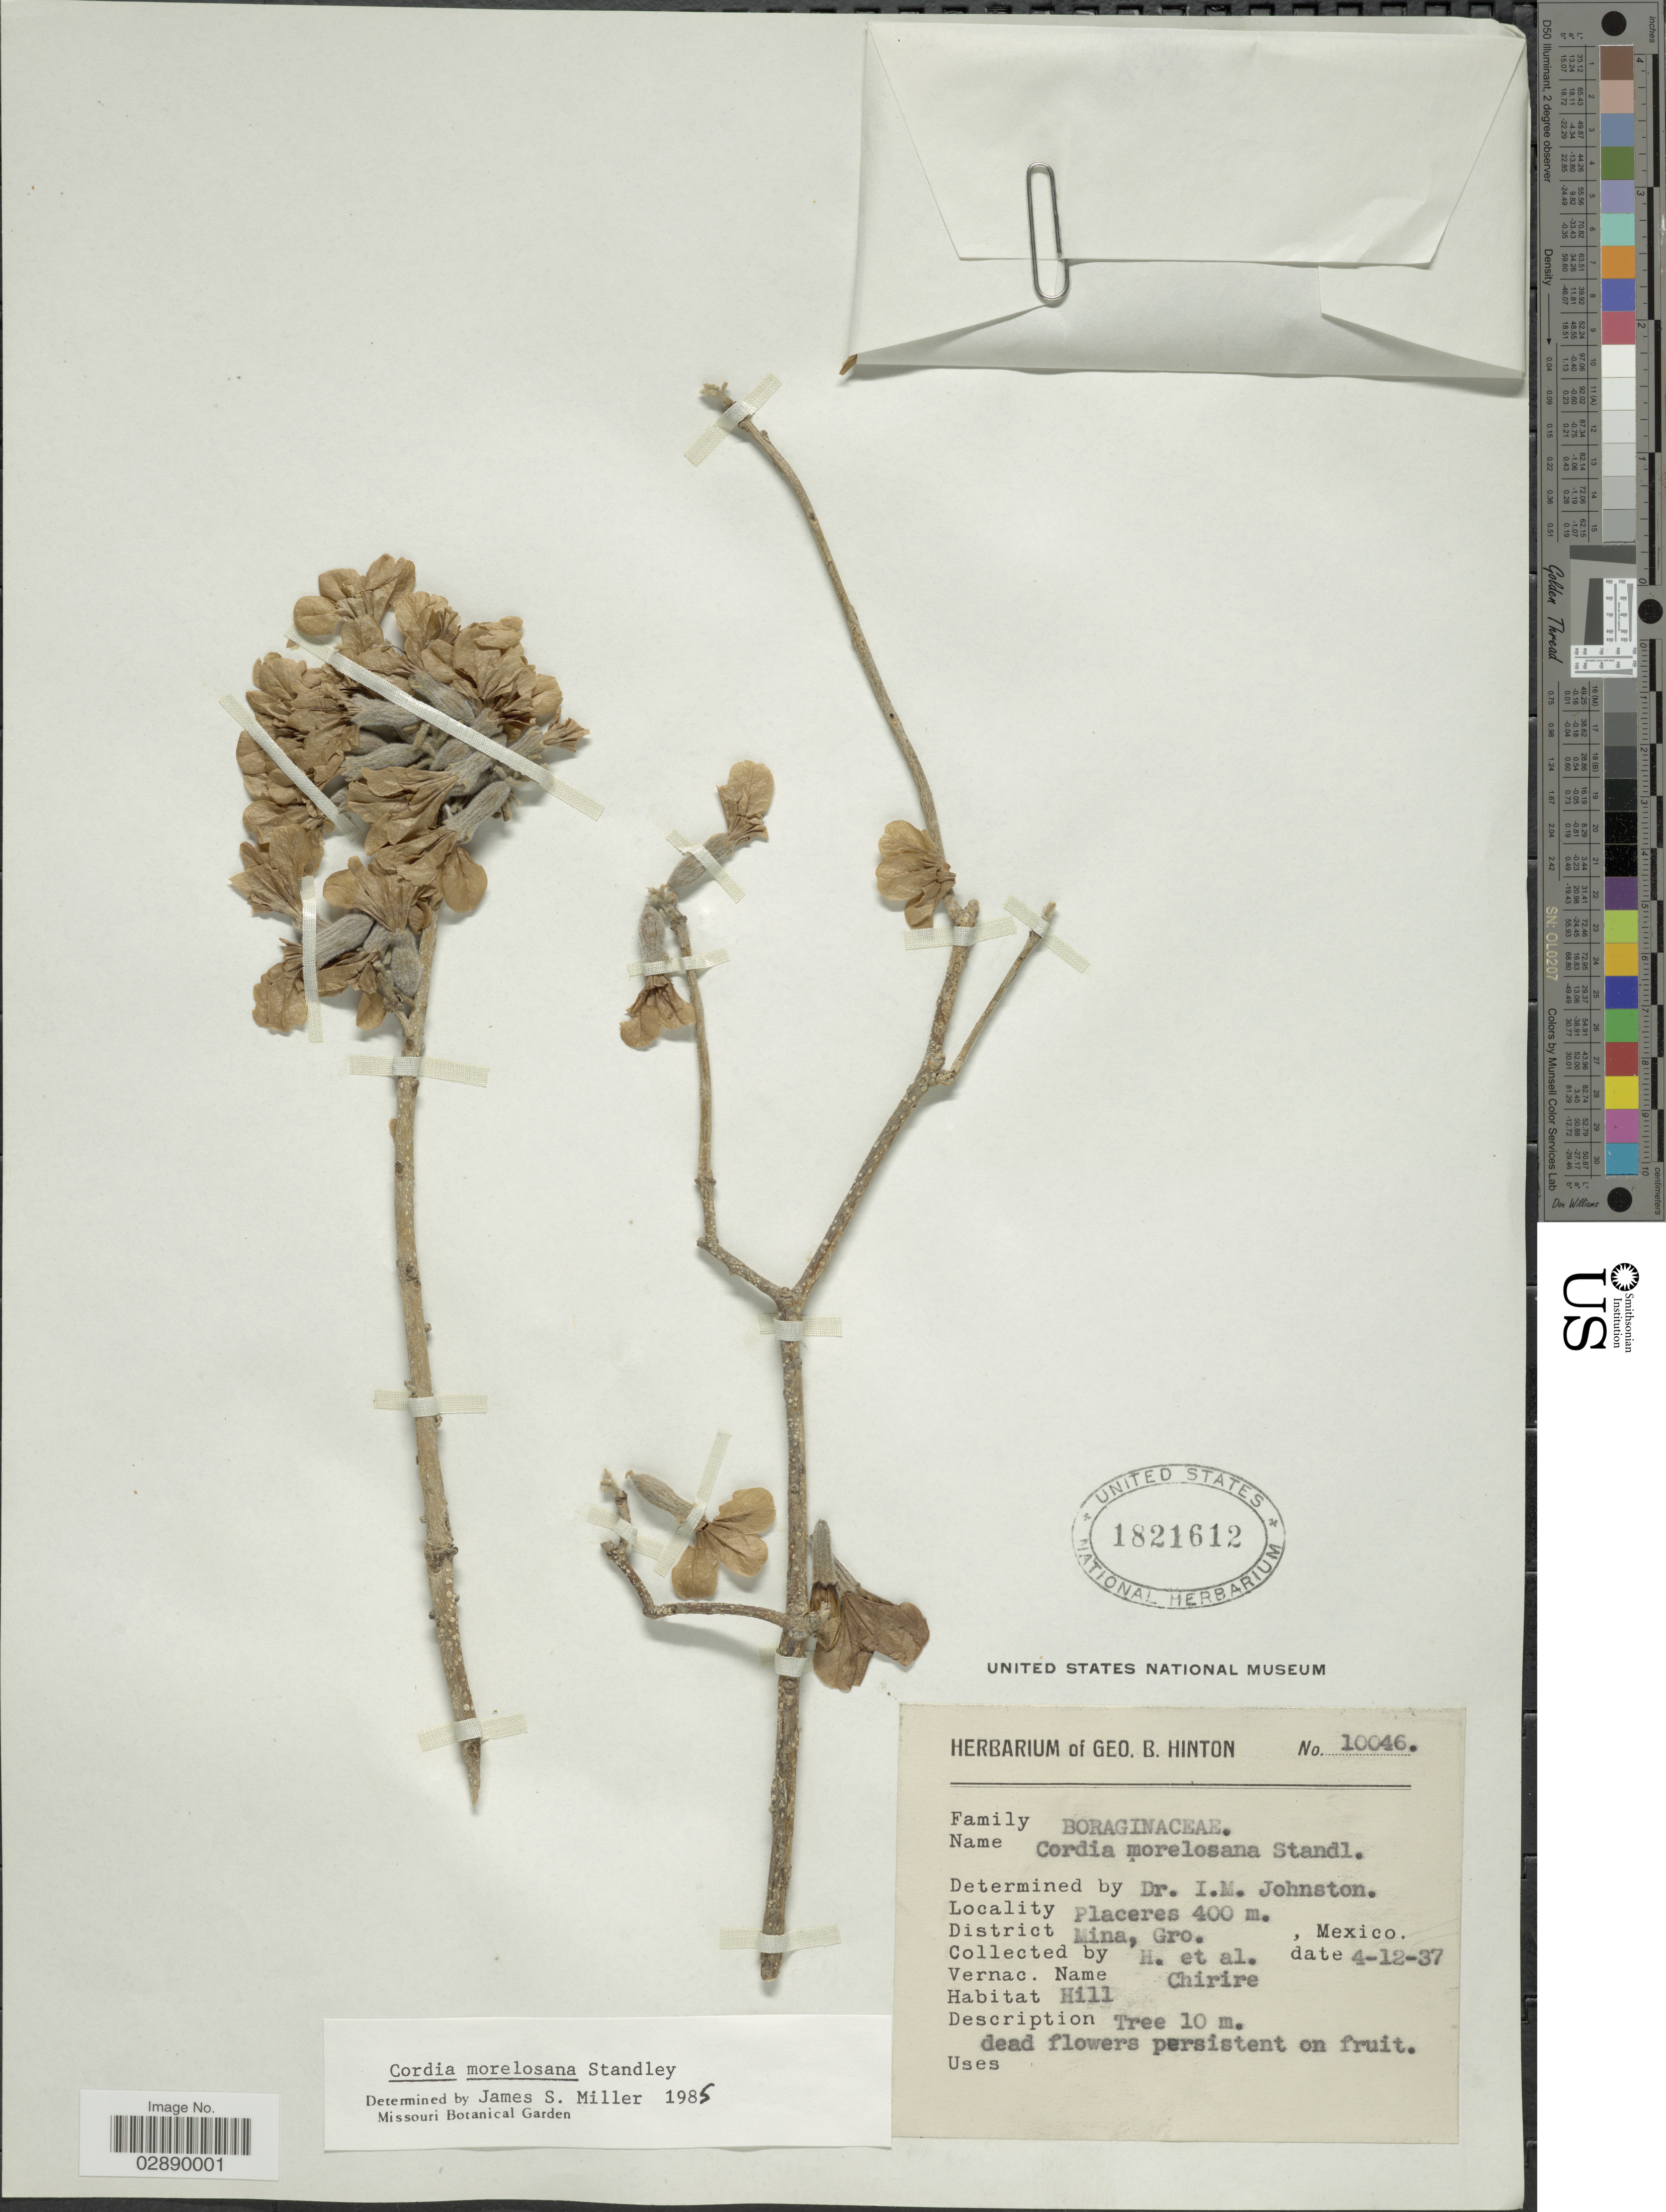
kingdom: Plantae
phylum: Tracheophyta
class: Magnoliopsida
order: Boraginales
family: Cordiaceae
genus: Cordia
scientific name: Cordia morelosana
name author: Standl.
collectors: G. B. Hinton & et al.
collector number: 10046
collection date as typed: Transcribed d/m/y: 4/12/37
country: Mexico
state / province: Guerrero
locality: Placeres, District Mina.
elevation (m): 400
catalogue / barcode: US 1821612